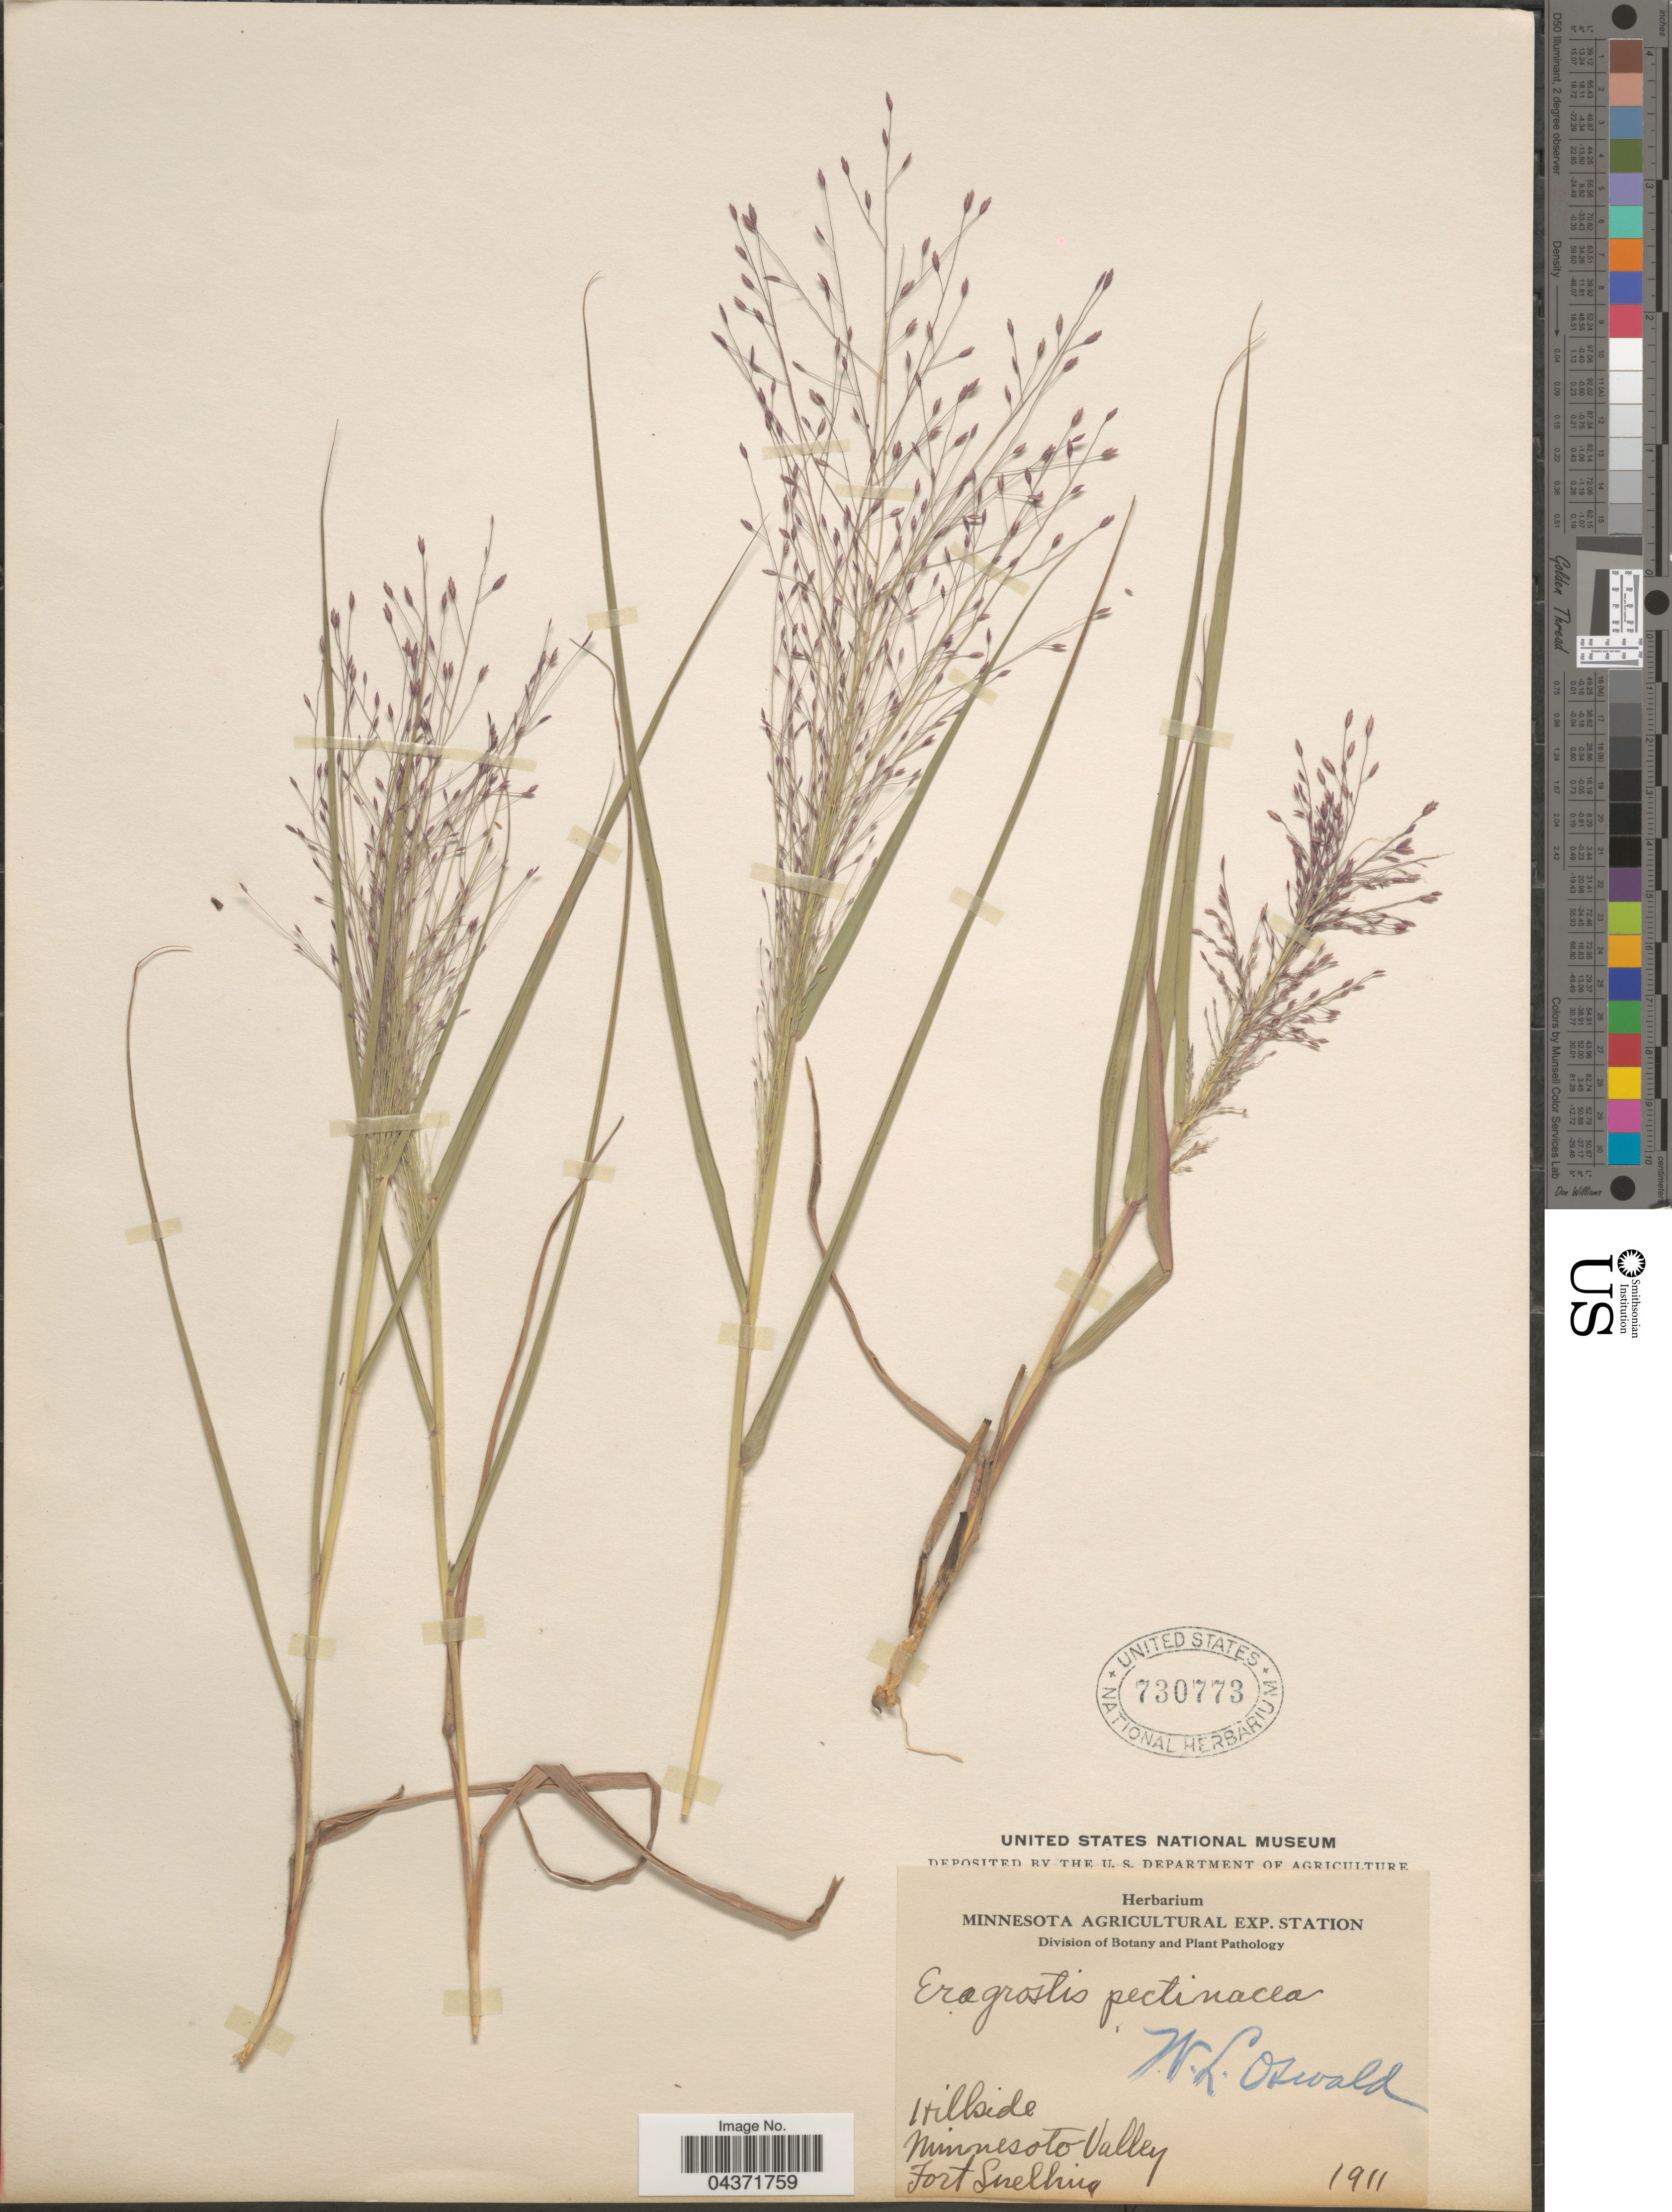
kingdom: Plantae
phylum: Tracheophyta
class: Liliopsida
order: Poales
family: Poaceae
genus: Eragrostis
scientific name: Eragrostis spectabilis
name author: (Pursh) Steud.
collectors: W. Oswald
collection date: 1911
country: United States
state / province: Minnesota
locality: Minnesoto Valley. Fort Snelling.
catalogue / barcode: US 730773